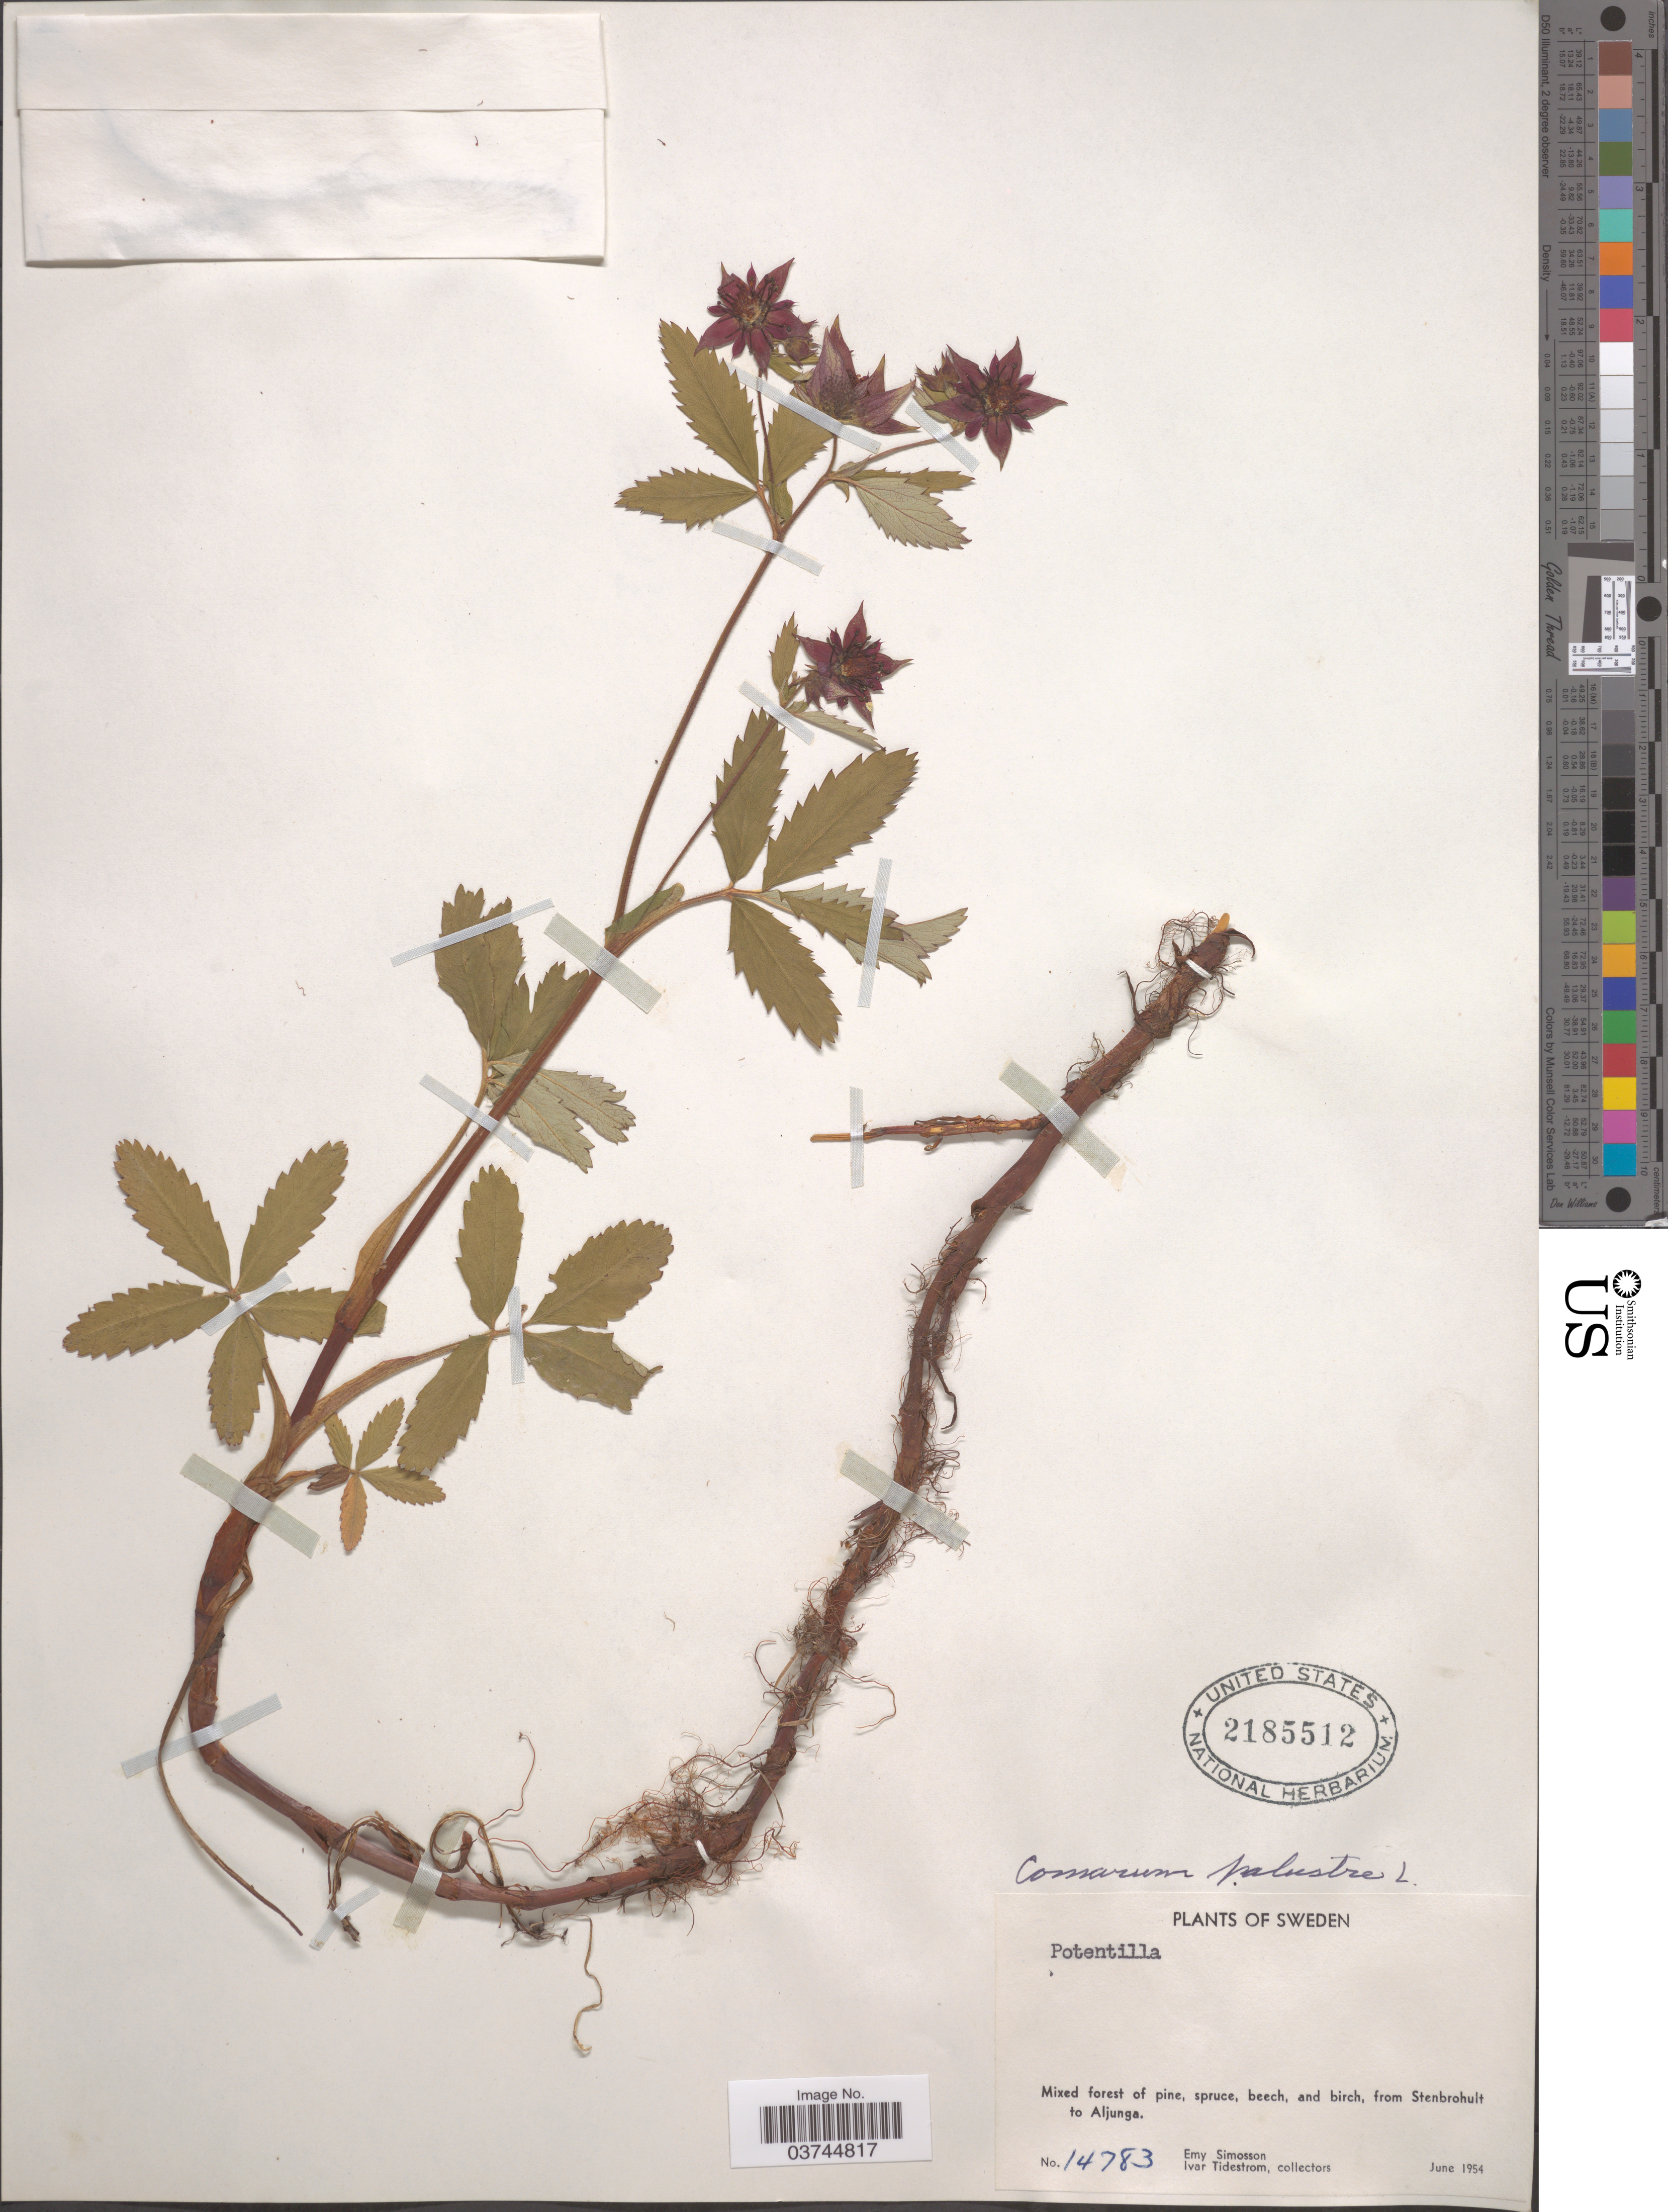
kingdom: Plantae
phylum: Tracheophyta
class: Magnoliopsida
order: Rosales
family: Rosaceae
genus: Comarum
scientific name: Comarum palustre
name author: L.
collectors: E. Simosson & I. F. Tidestrom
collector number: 14783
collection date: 1954-06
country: Sweden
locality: From Stenbrohult to Aljunga.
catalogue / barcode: US 2185512